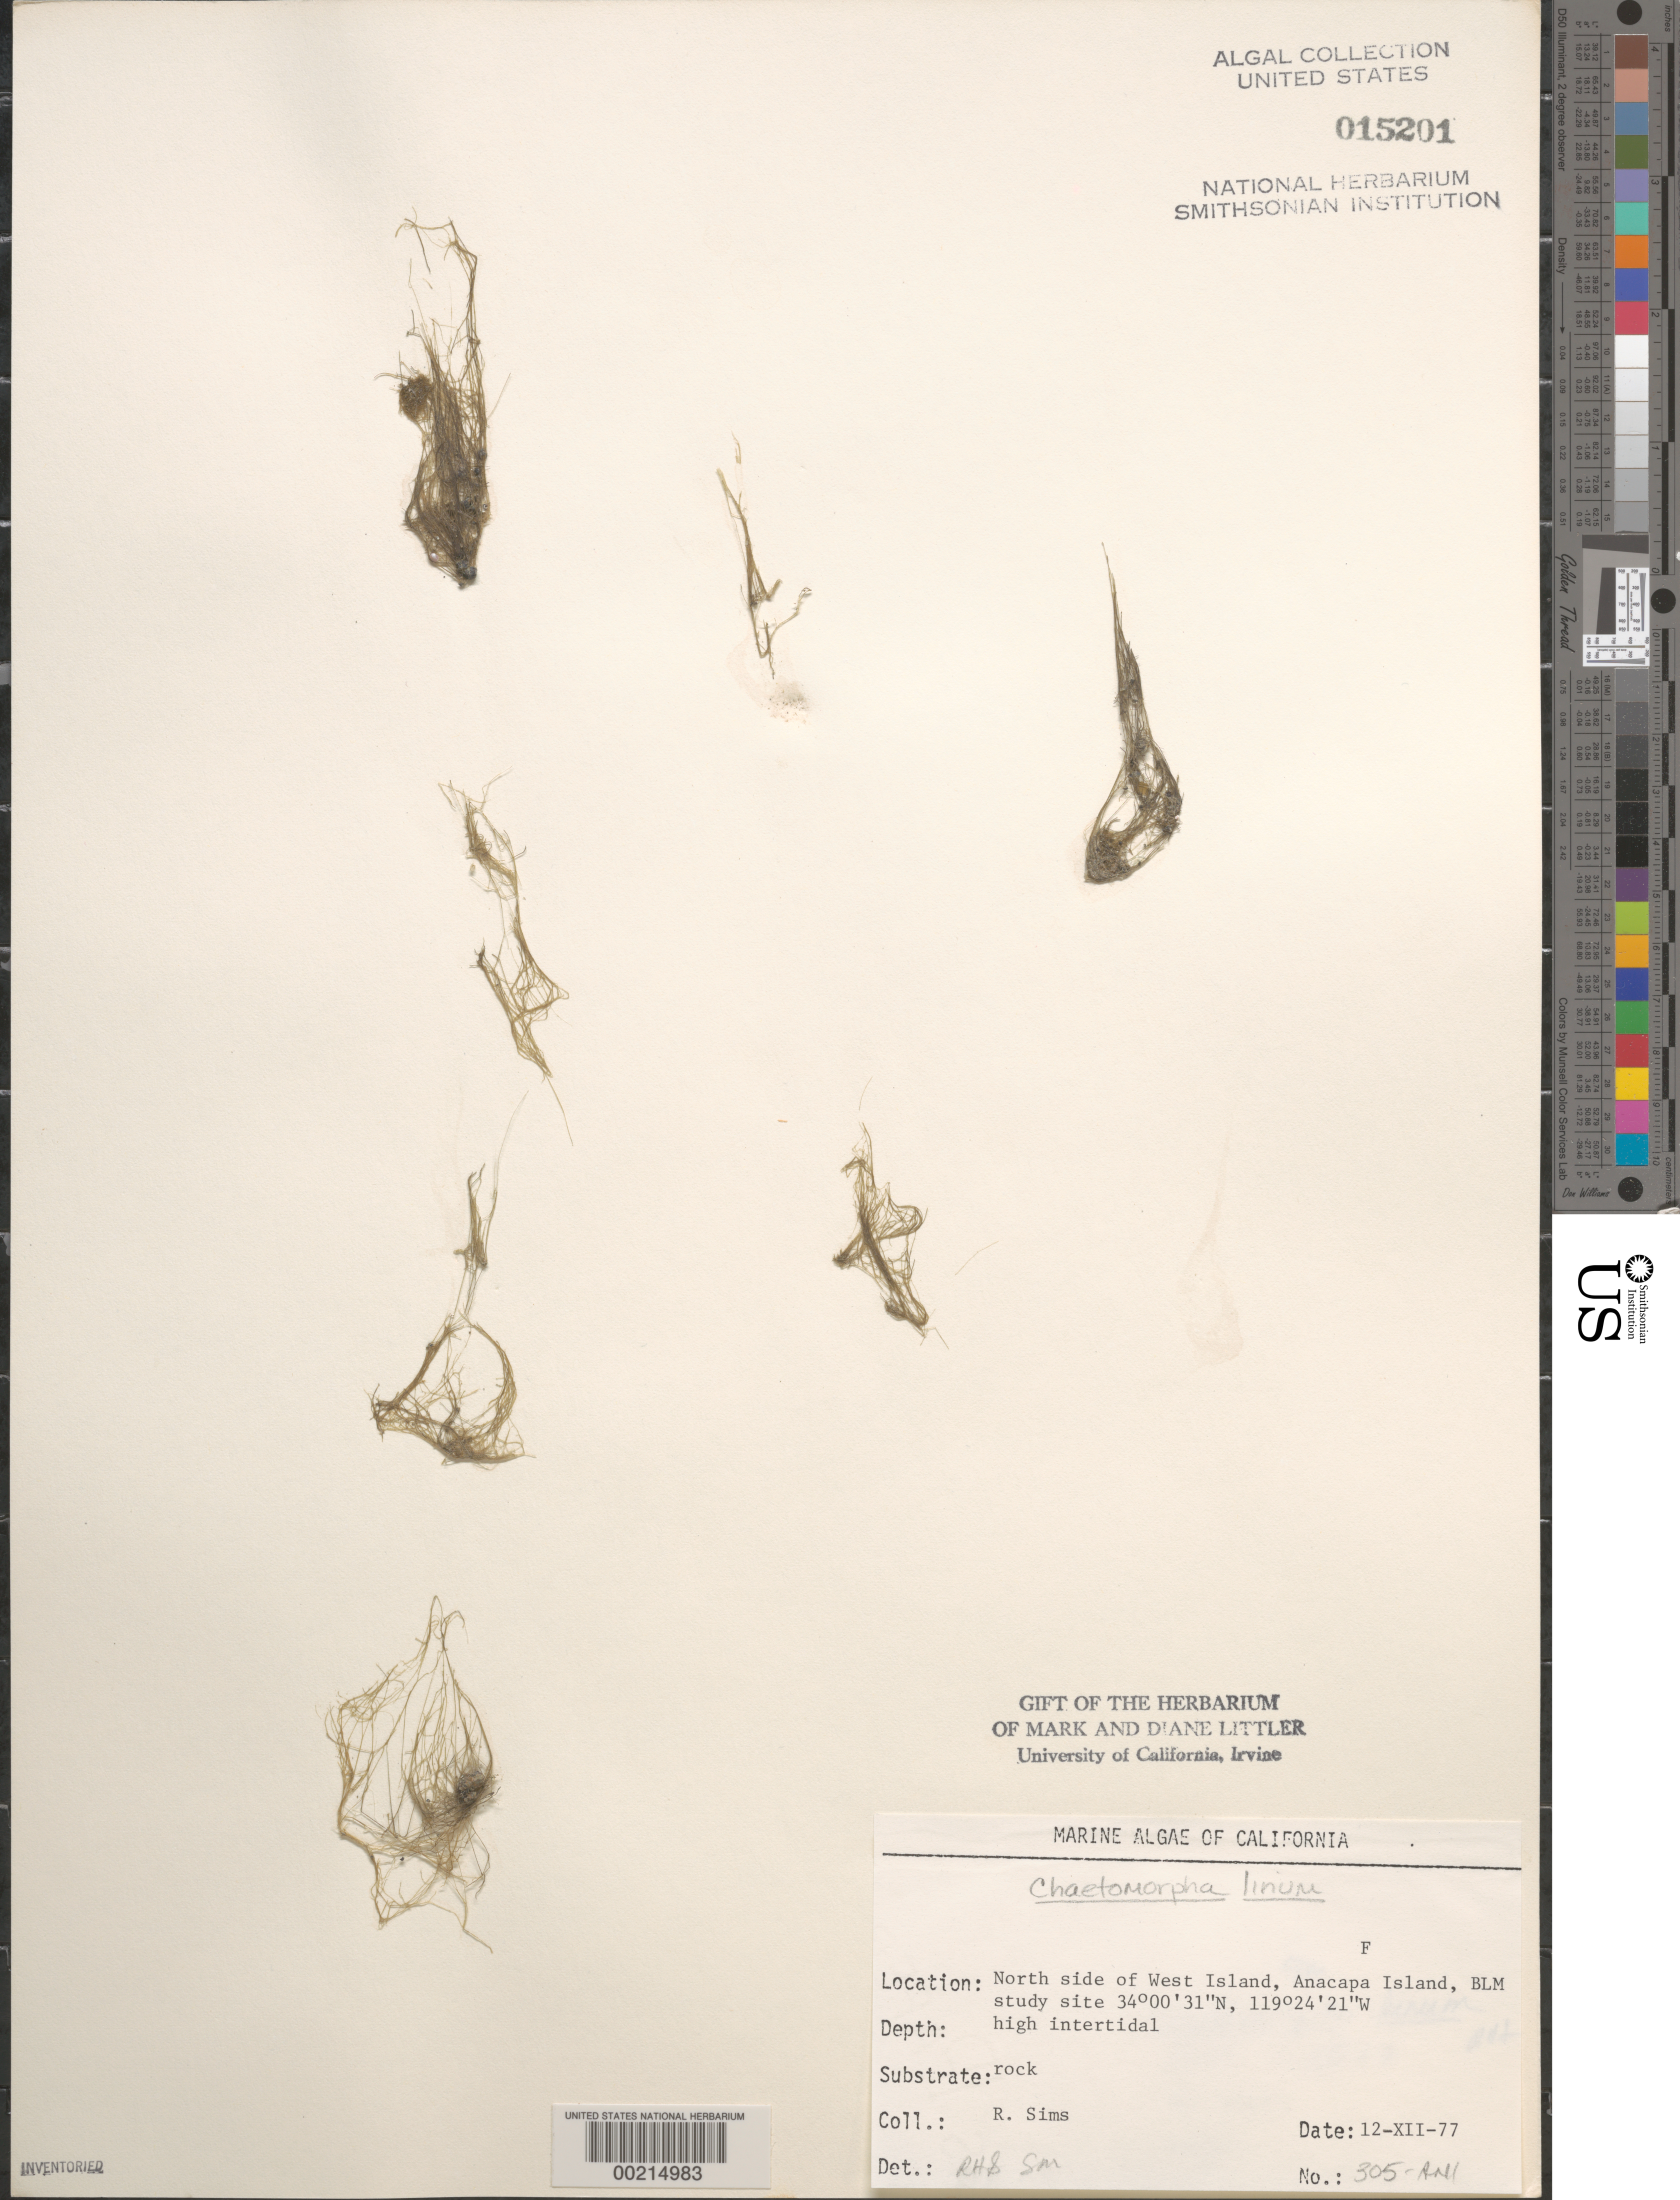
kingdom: Plantae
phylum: Chlorophyta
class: Ulvophyceae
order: Cladophorales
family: Cladophoraceae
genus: Chaetomorpha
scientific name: Chaetomorpha linum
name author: (O.F. Muell.) Kütz.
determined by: Sims, Robert H.; Murray, S. N.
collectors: R. H. Sims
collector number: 305-ANI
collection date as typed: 12 Dec 1977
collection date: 1977-12-12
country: United States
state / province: California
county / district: Ventura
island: Anacapa Island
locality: North side of west island, northwest end of Frenchy's Cove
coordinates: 34 00'31"N, 119 24'21"W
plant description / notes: BLM-SOCALBIGHT Rocky Intertidal Survey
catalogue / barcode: US 15201